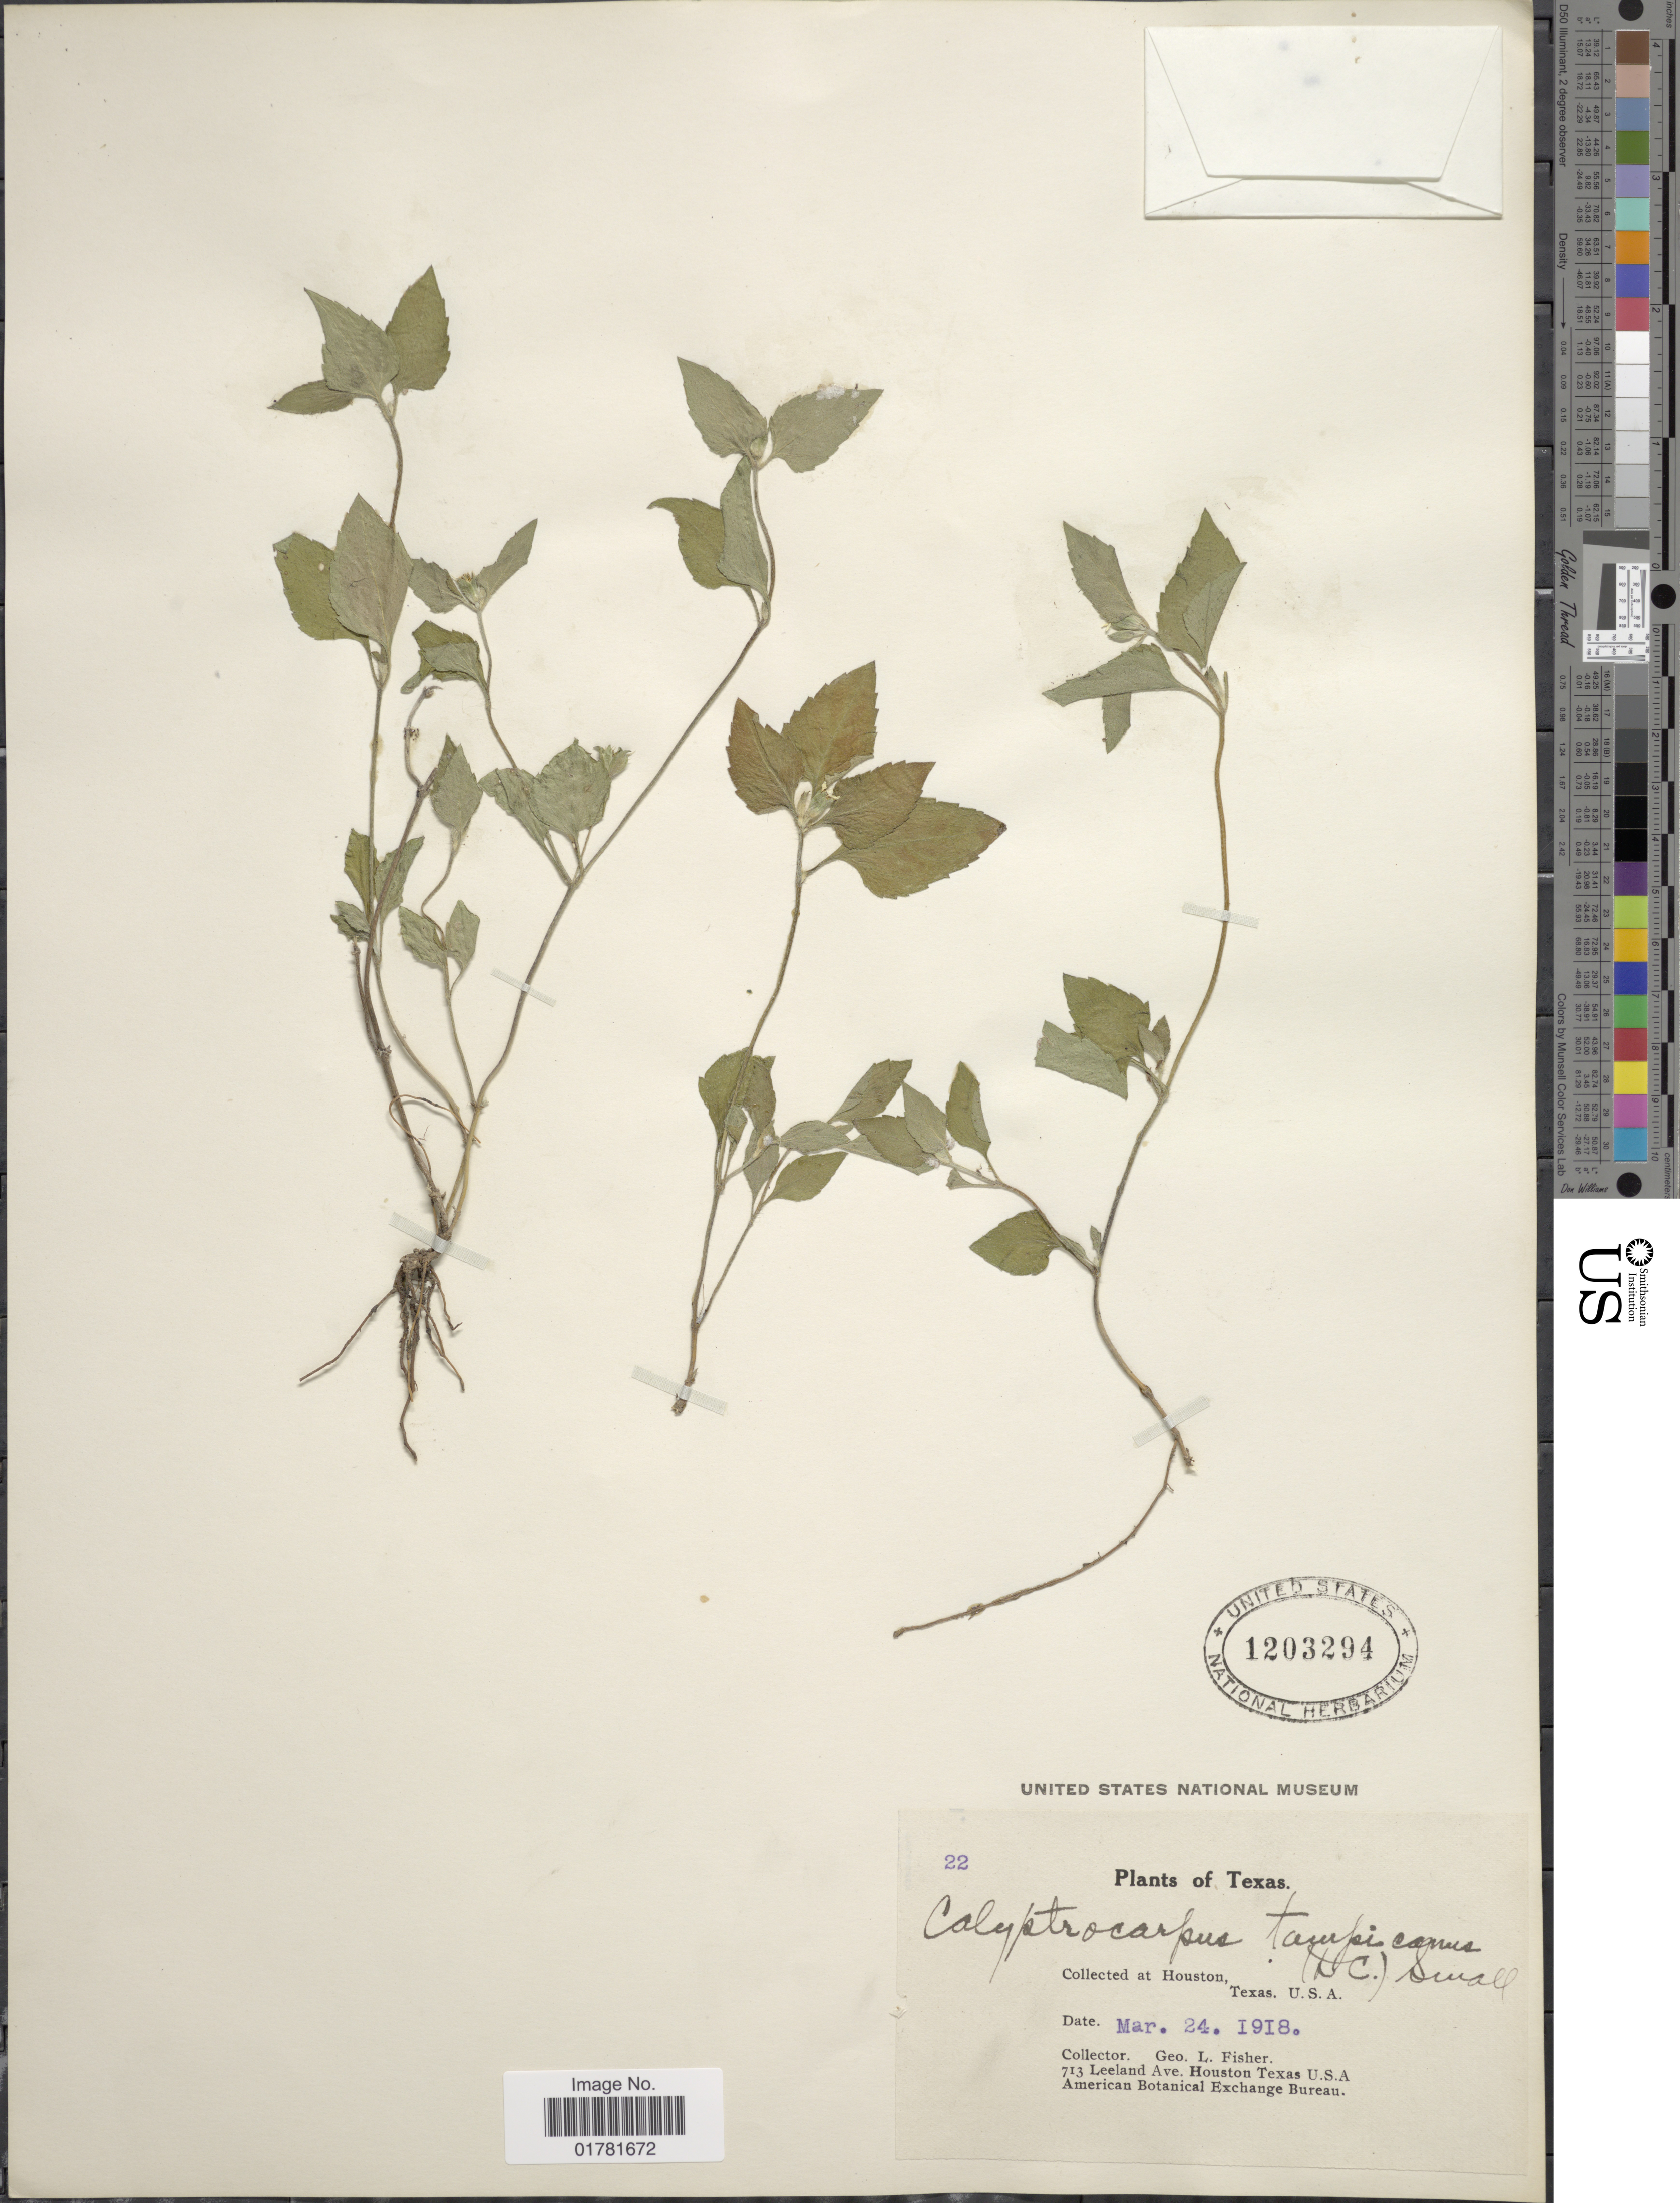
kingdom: Plantae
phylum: Tracheophyta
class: Magnoliopsida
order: Asterales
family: Asteraceae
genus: Calyptocarpus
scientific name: Calyptocarpus vialis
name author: Less.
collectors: G. L. Fisher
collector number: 22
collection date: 1918-03-24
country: United States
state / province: Texas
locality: Houston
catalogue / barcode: US 1203294